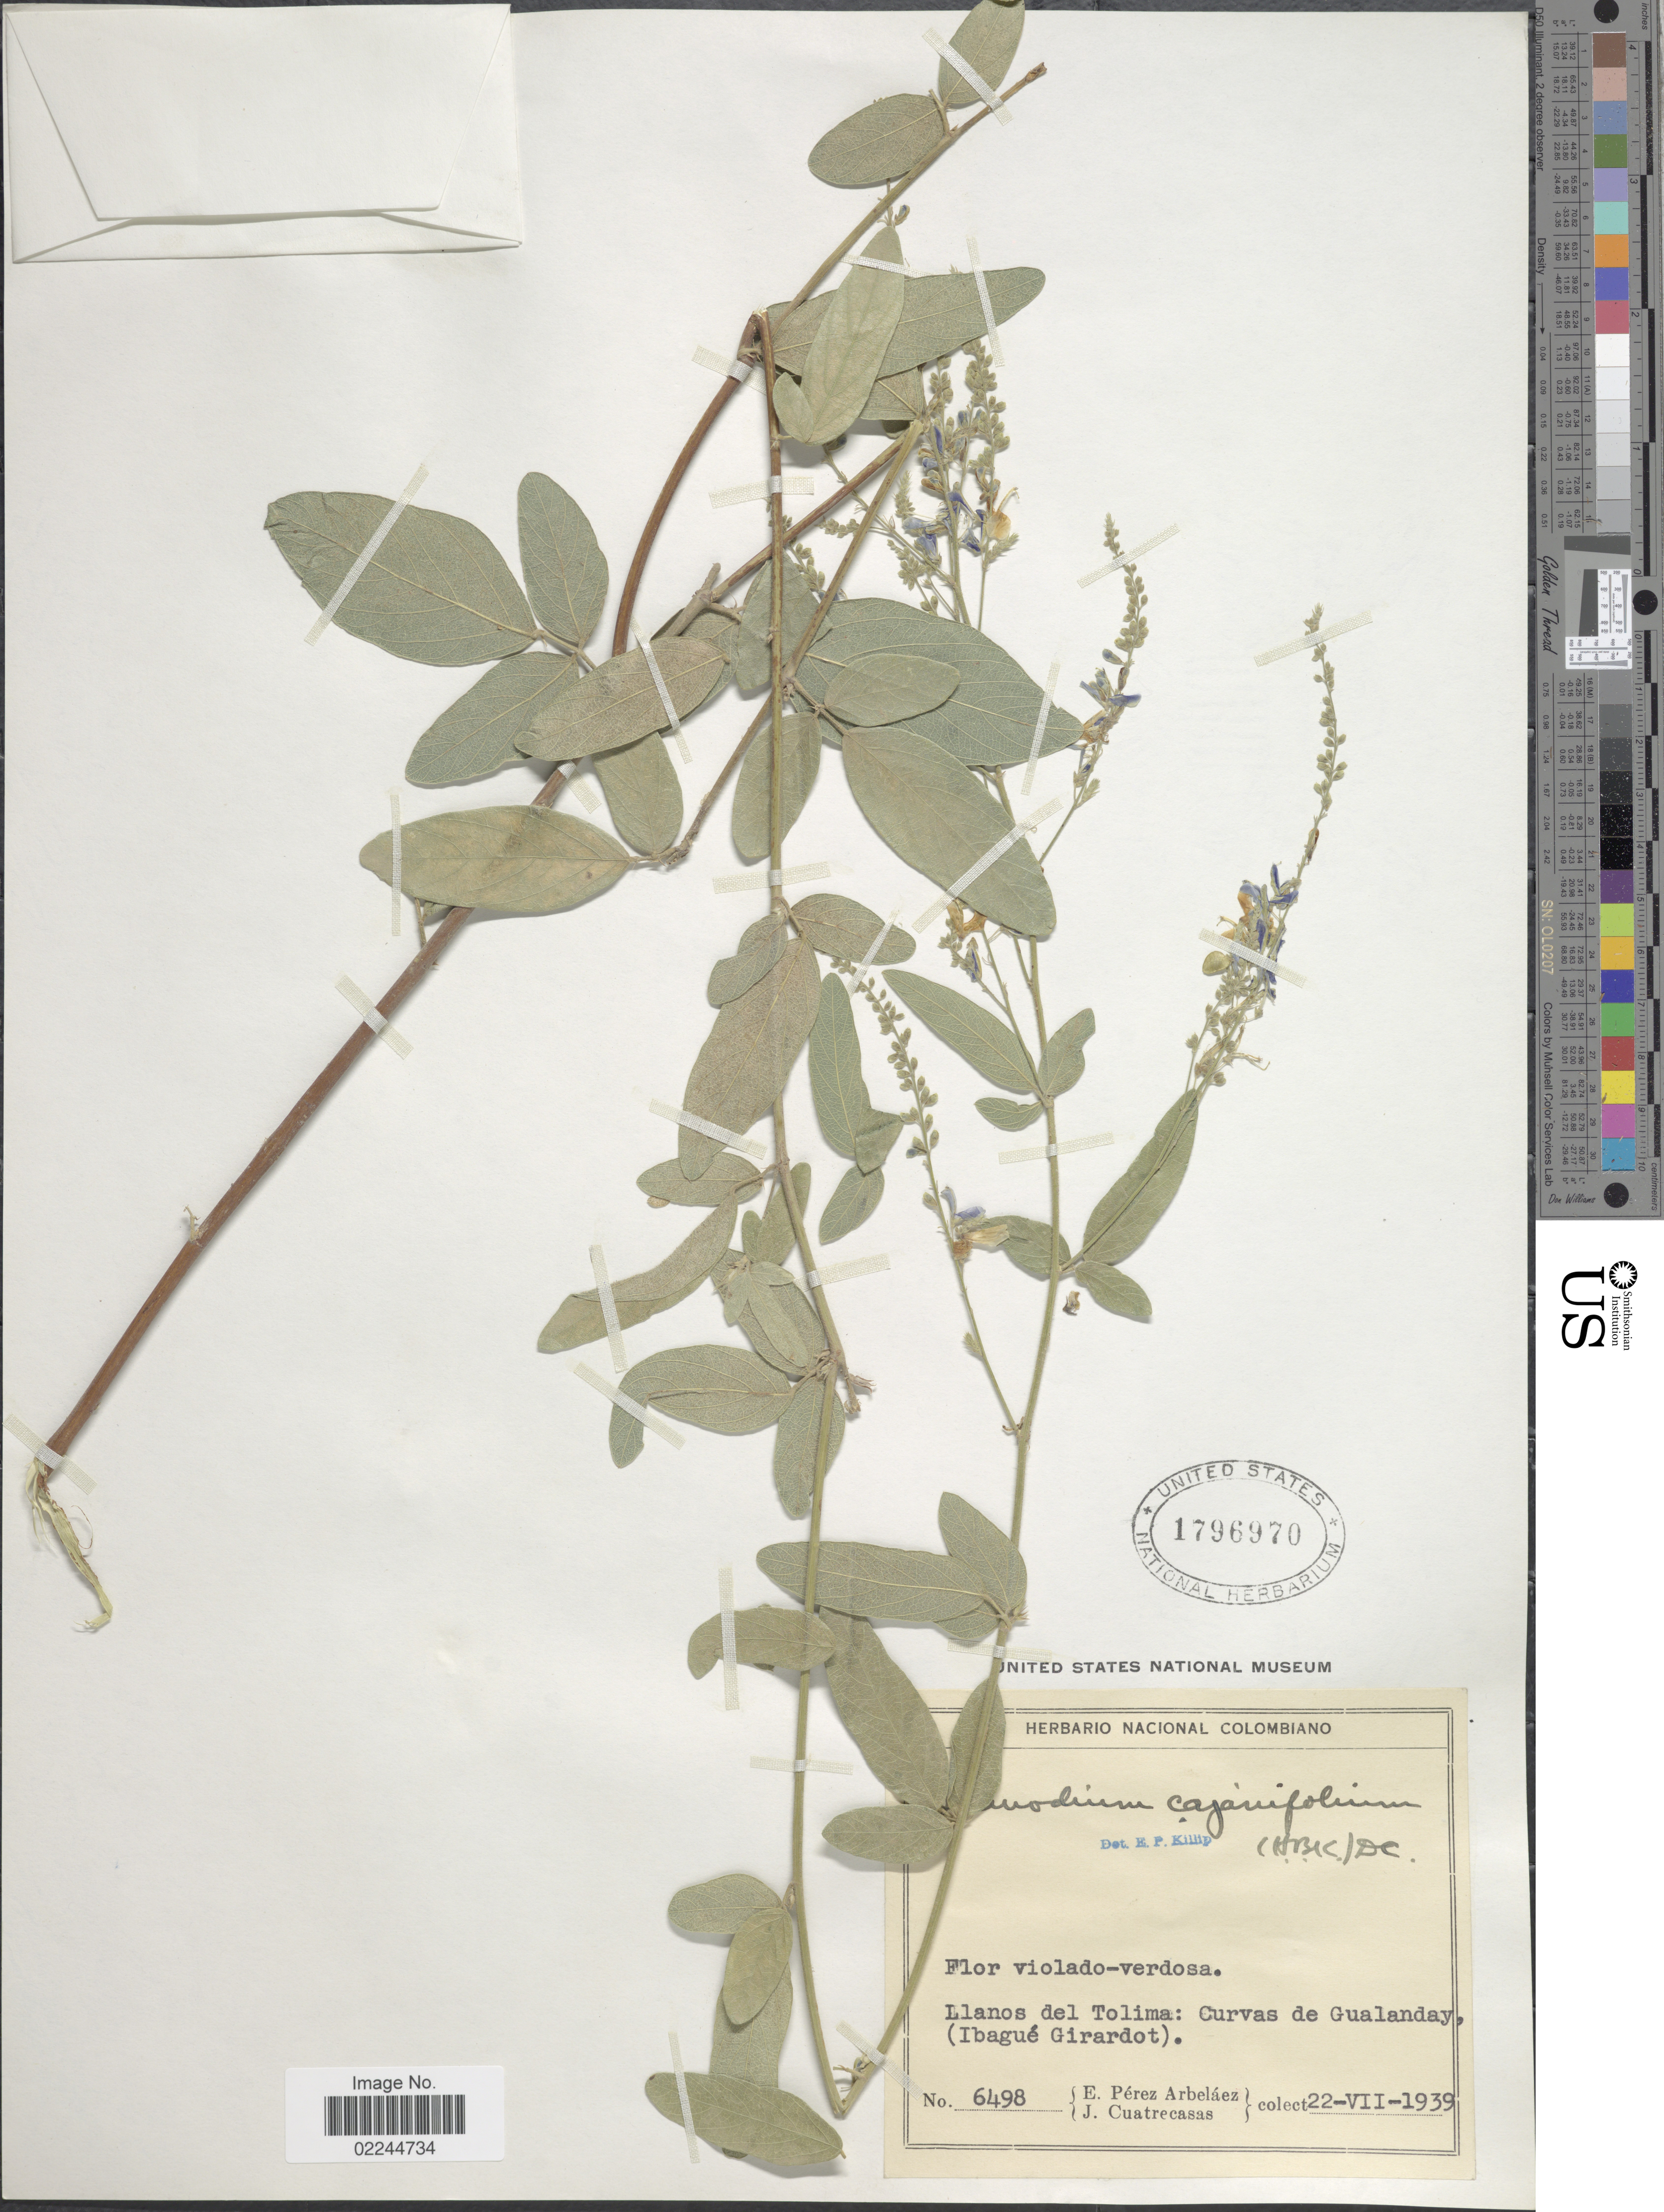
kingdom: Plantae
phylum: Tracheophyta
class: Magnoliopsida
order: Fabales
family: Fabaceae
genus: Desmodium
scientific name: Desmodium cajanifolium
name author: (Kunth) DC.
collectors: E. Pérez Arbeláez & J. Cuatrecasas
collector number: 6498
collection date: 1939-07-22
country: Colombia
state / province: Tolima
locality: Llanos del Tolima, curvas de Gualanday (Ibague Girardot)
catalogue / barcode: US 1796970